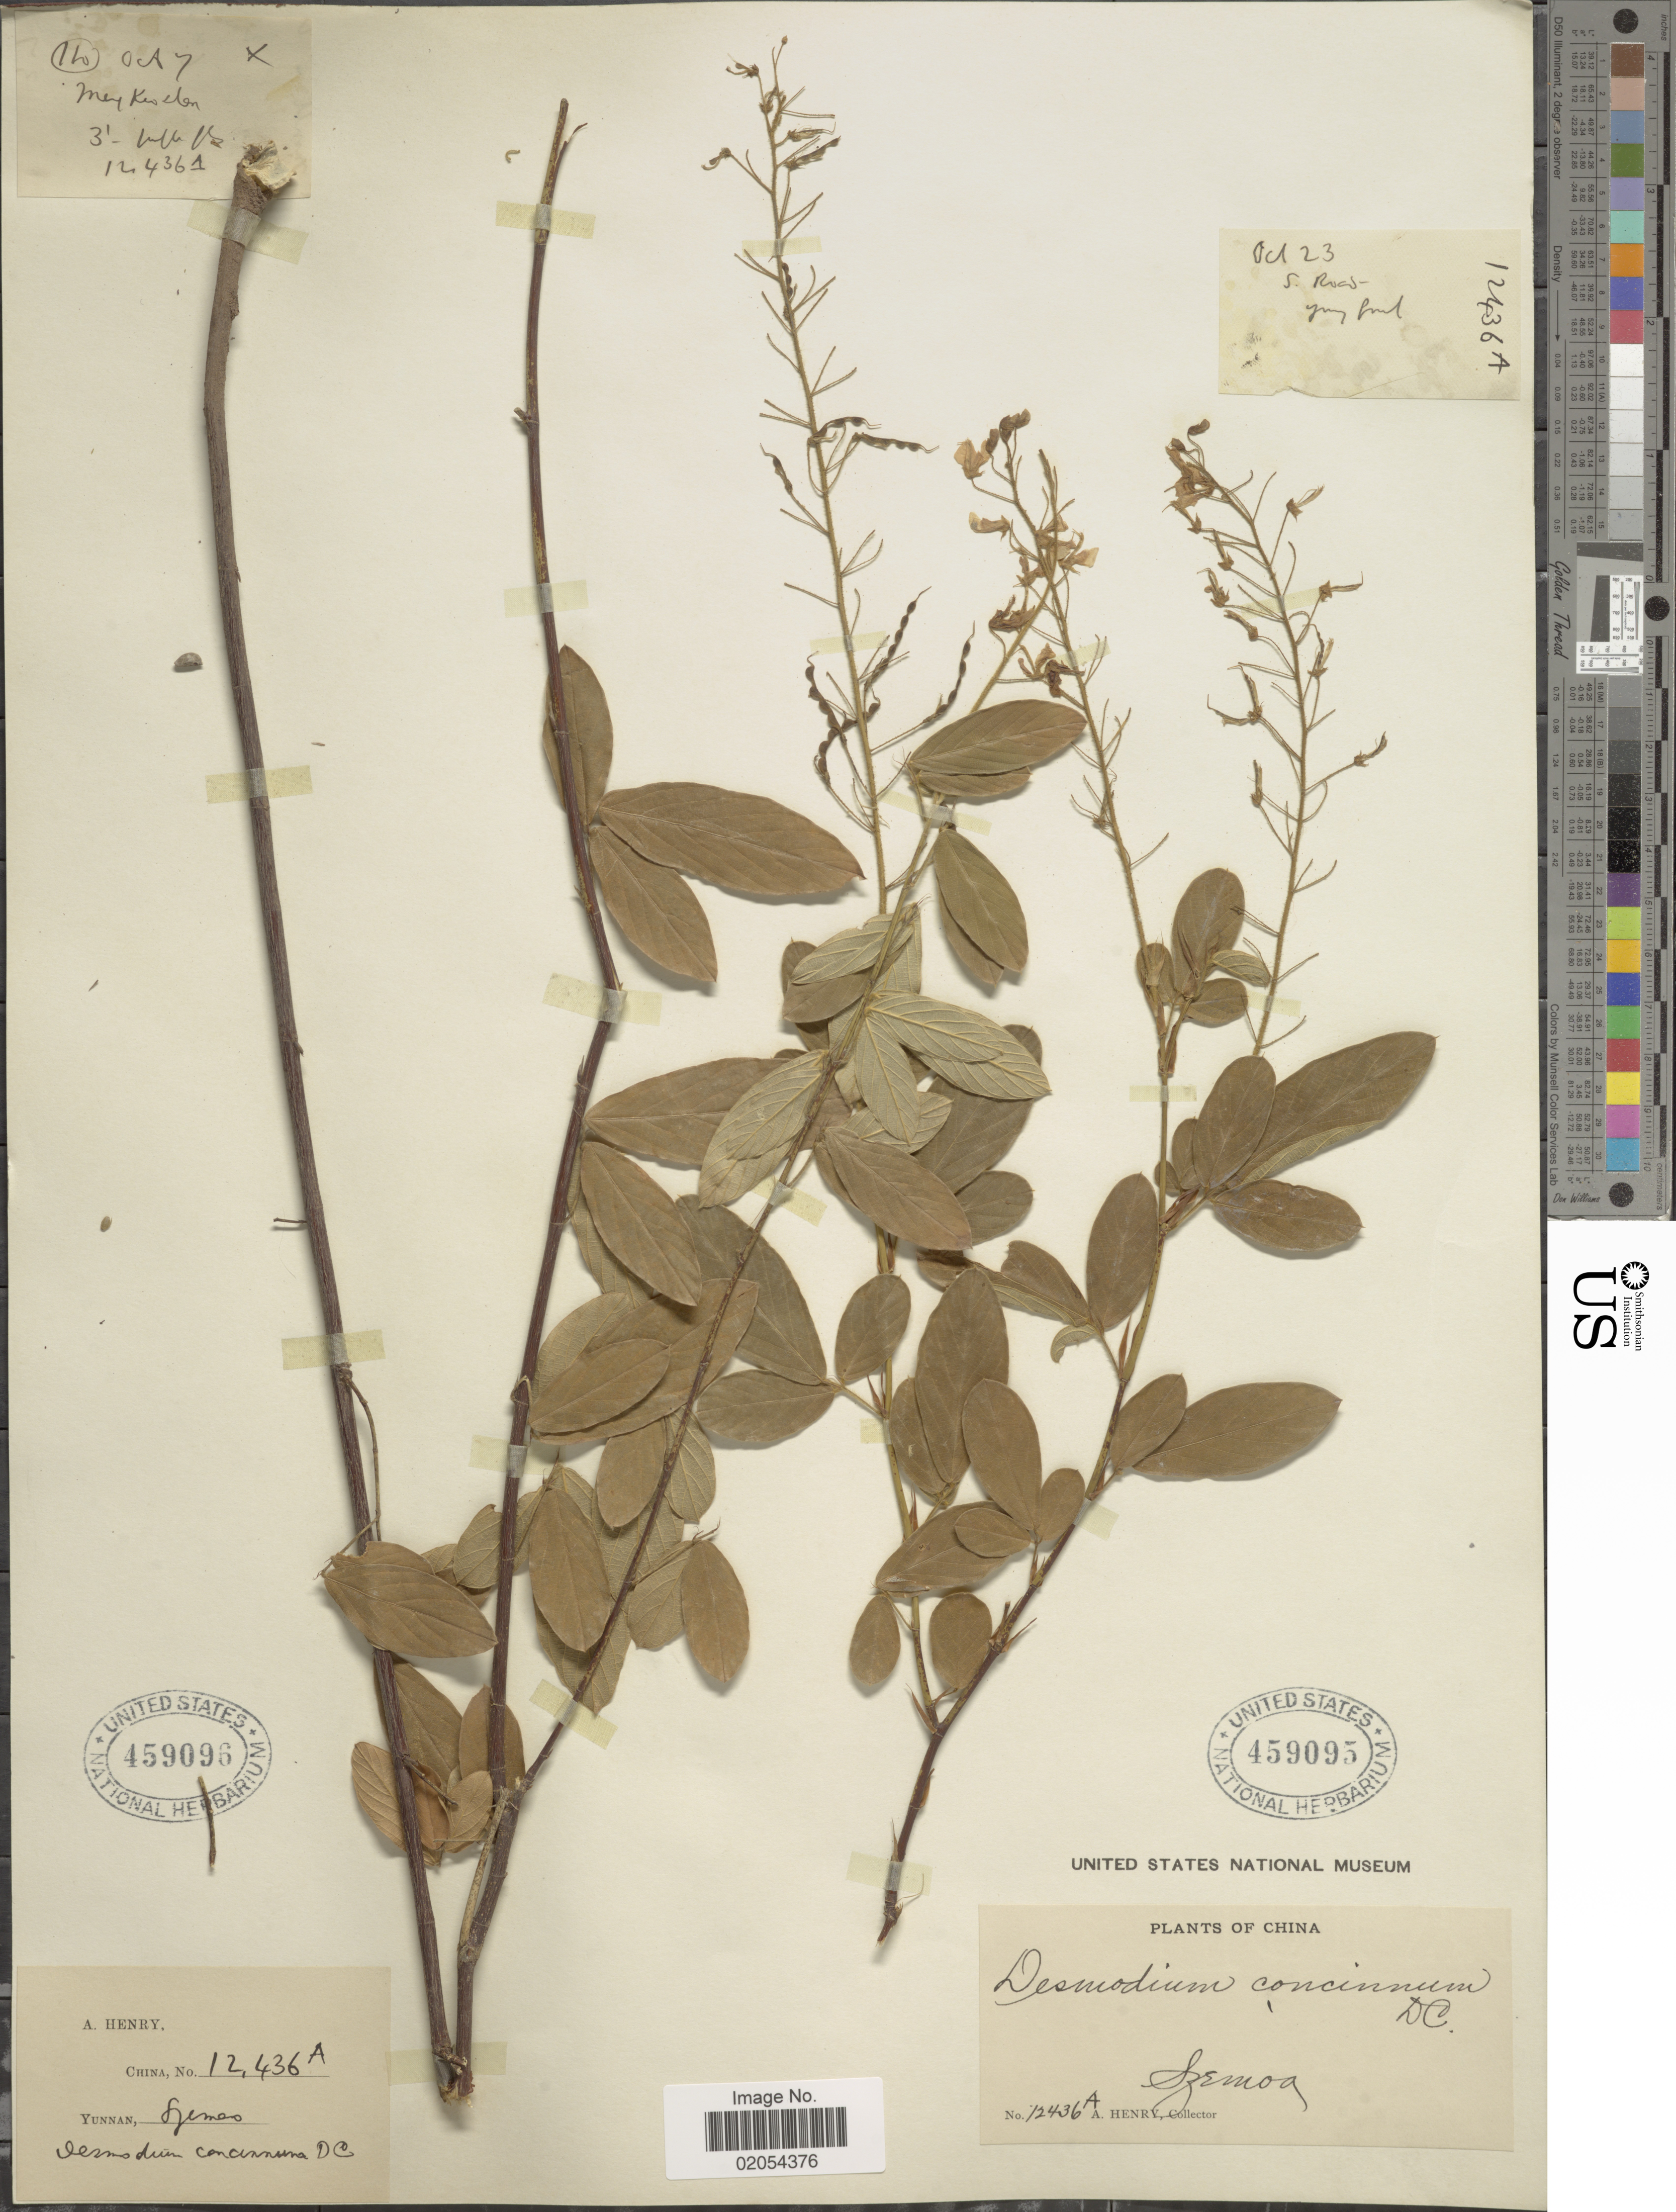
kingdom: Plantae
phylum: Tracheophyta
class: Magnoliopsida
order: Fabales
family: Fabaceae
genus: Tateishia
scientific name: Tateishia concinna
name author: (DC.) H. Ohashi & K. Ohashi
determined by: Strong, Mark T., (BOT), Smithsonian Institution - National Museum of Natural History (UNITED STATES)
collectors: A. Henry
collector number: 12436 A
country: China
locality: Sjemoa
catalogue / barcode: US 459095-2